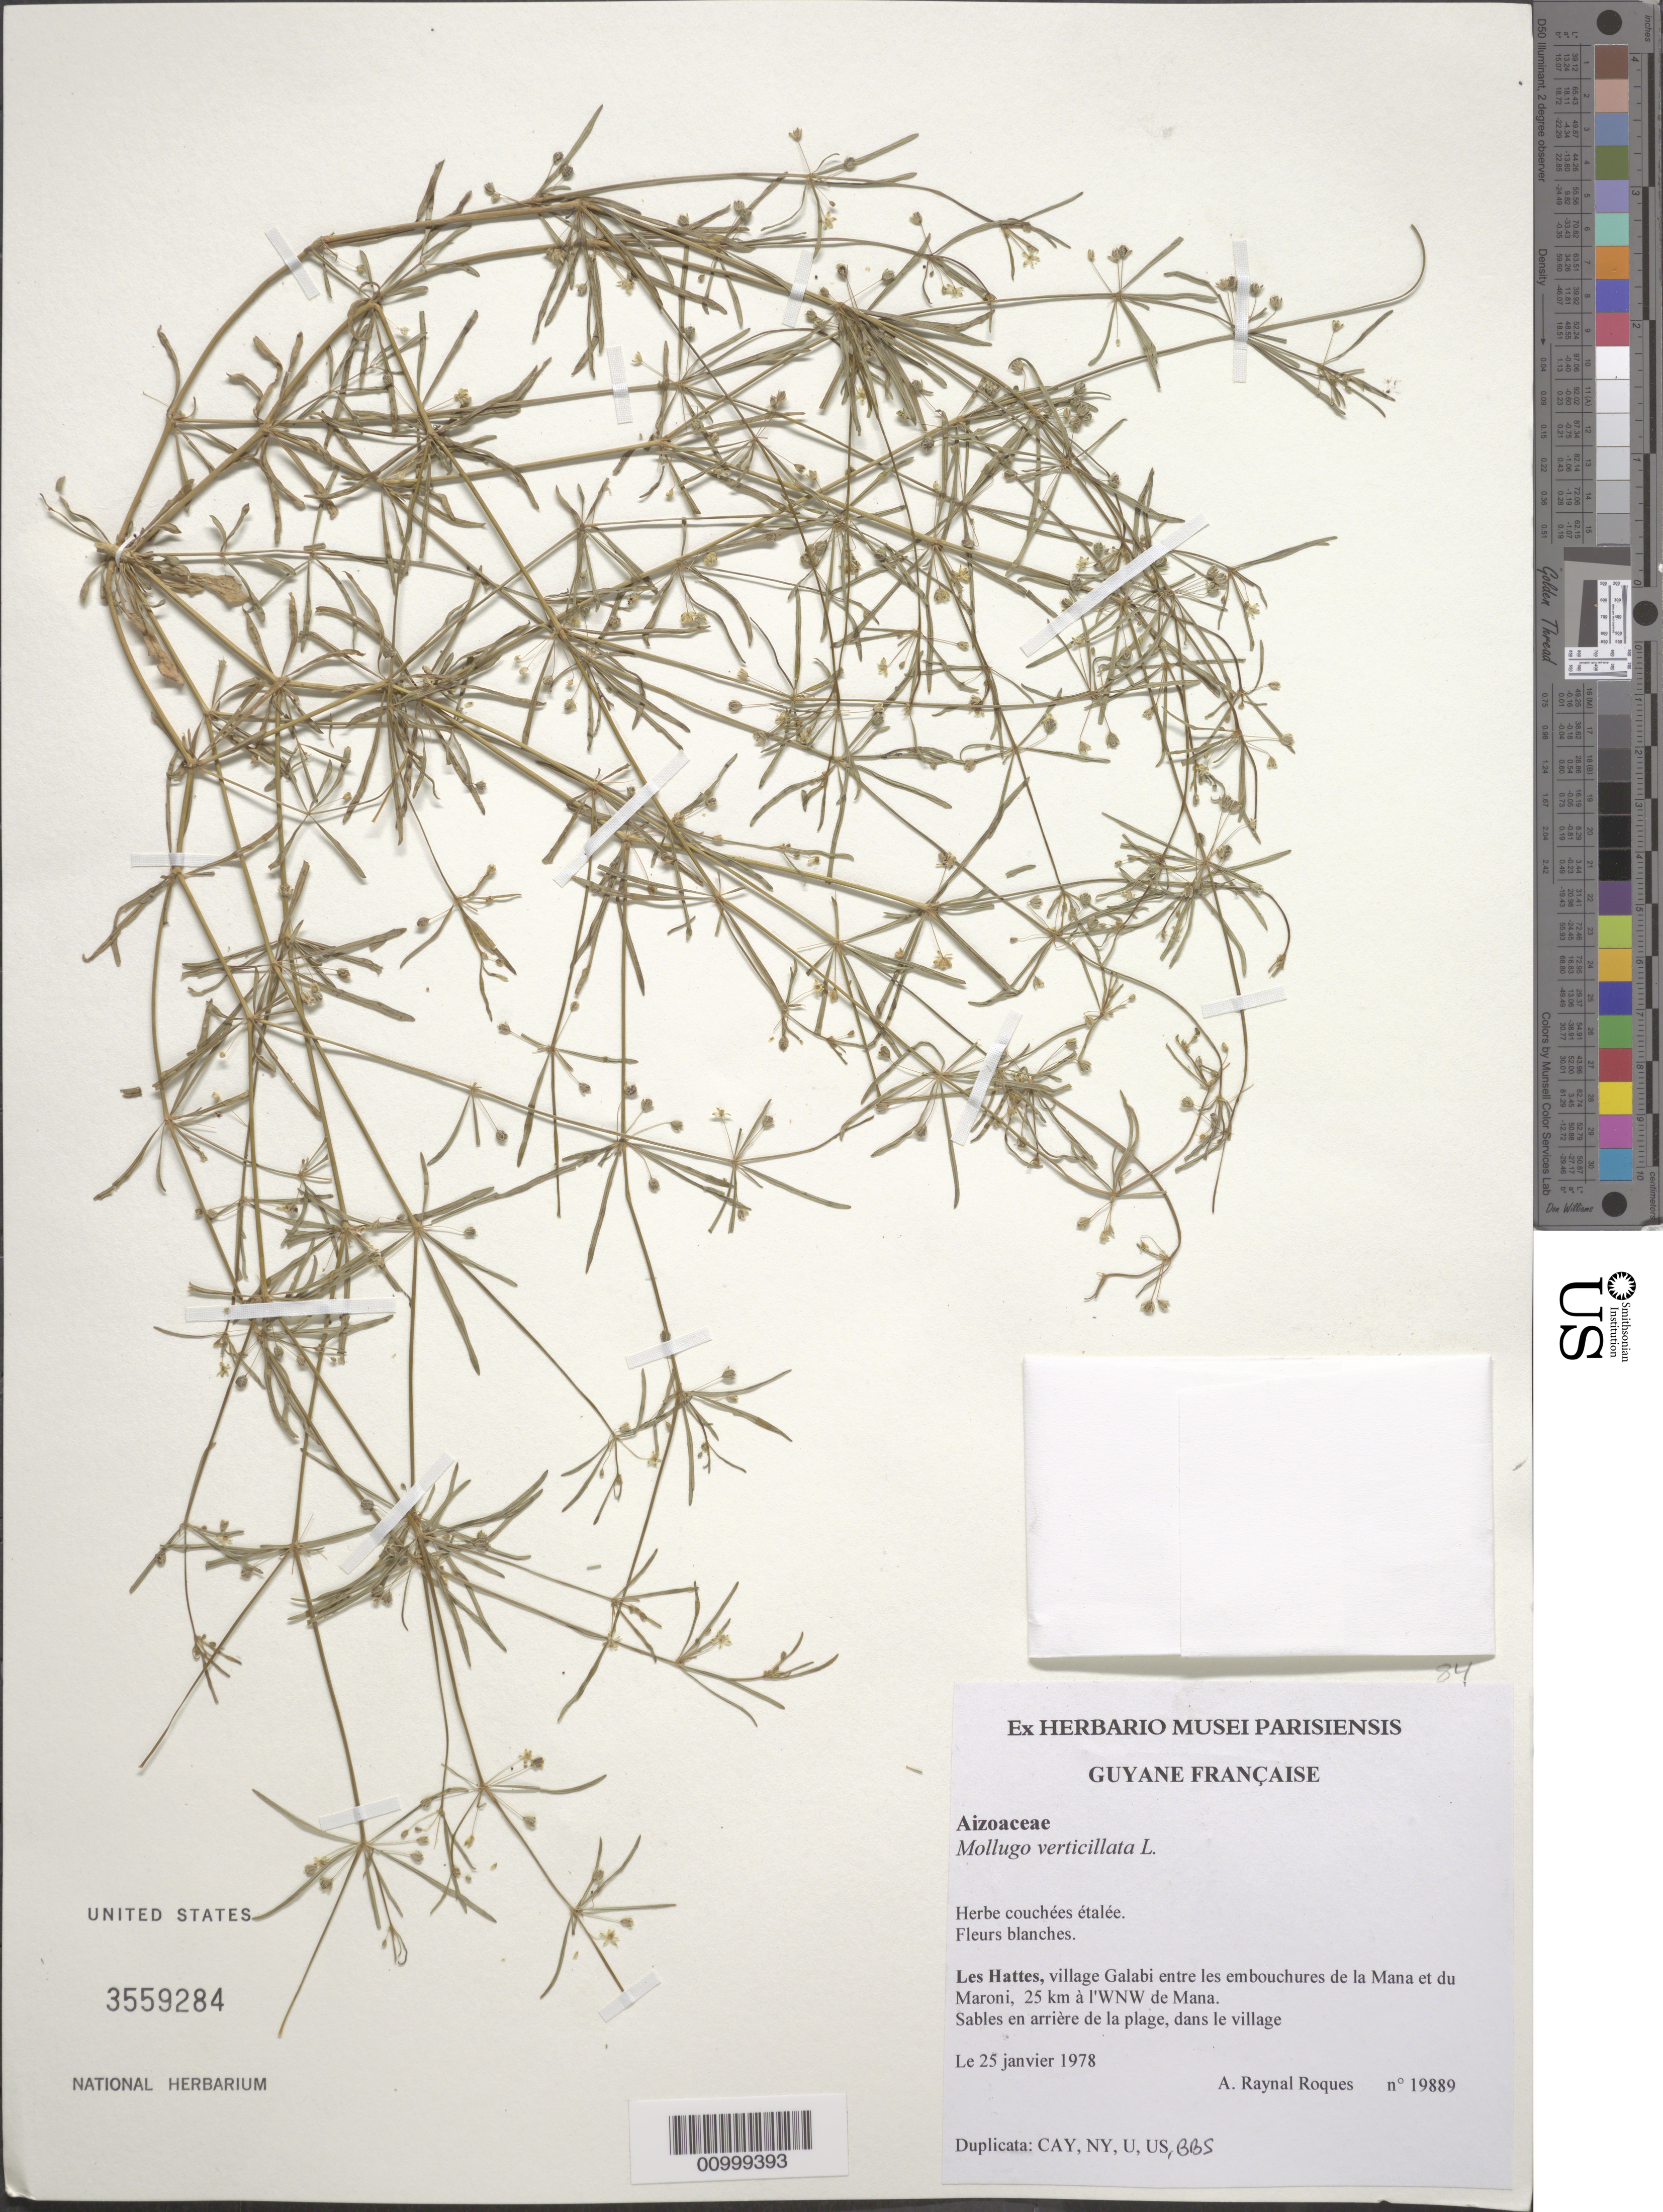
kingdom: Plantae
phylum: Tracheophyta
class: Magnoliopsida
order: Caryophyllales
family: Molluginaceae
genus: Mollugo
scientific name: Mollugo verticillata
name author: L.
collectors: A. M. Raynal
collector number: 19889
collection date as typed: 25-Jan-78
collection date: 1978-01-25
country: French Guiana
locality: Les Hattes, village Galabi entre les embouchures de la Mana et du Maroni, 25 km a l'WNW de Mana. Sables en arriere de la plage, dans le village.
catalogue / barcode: US 3559284